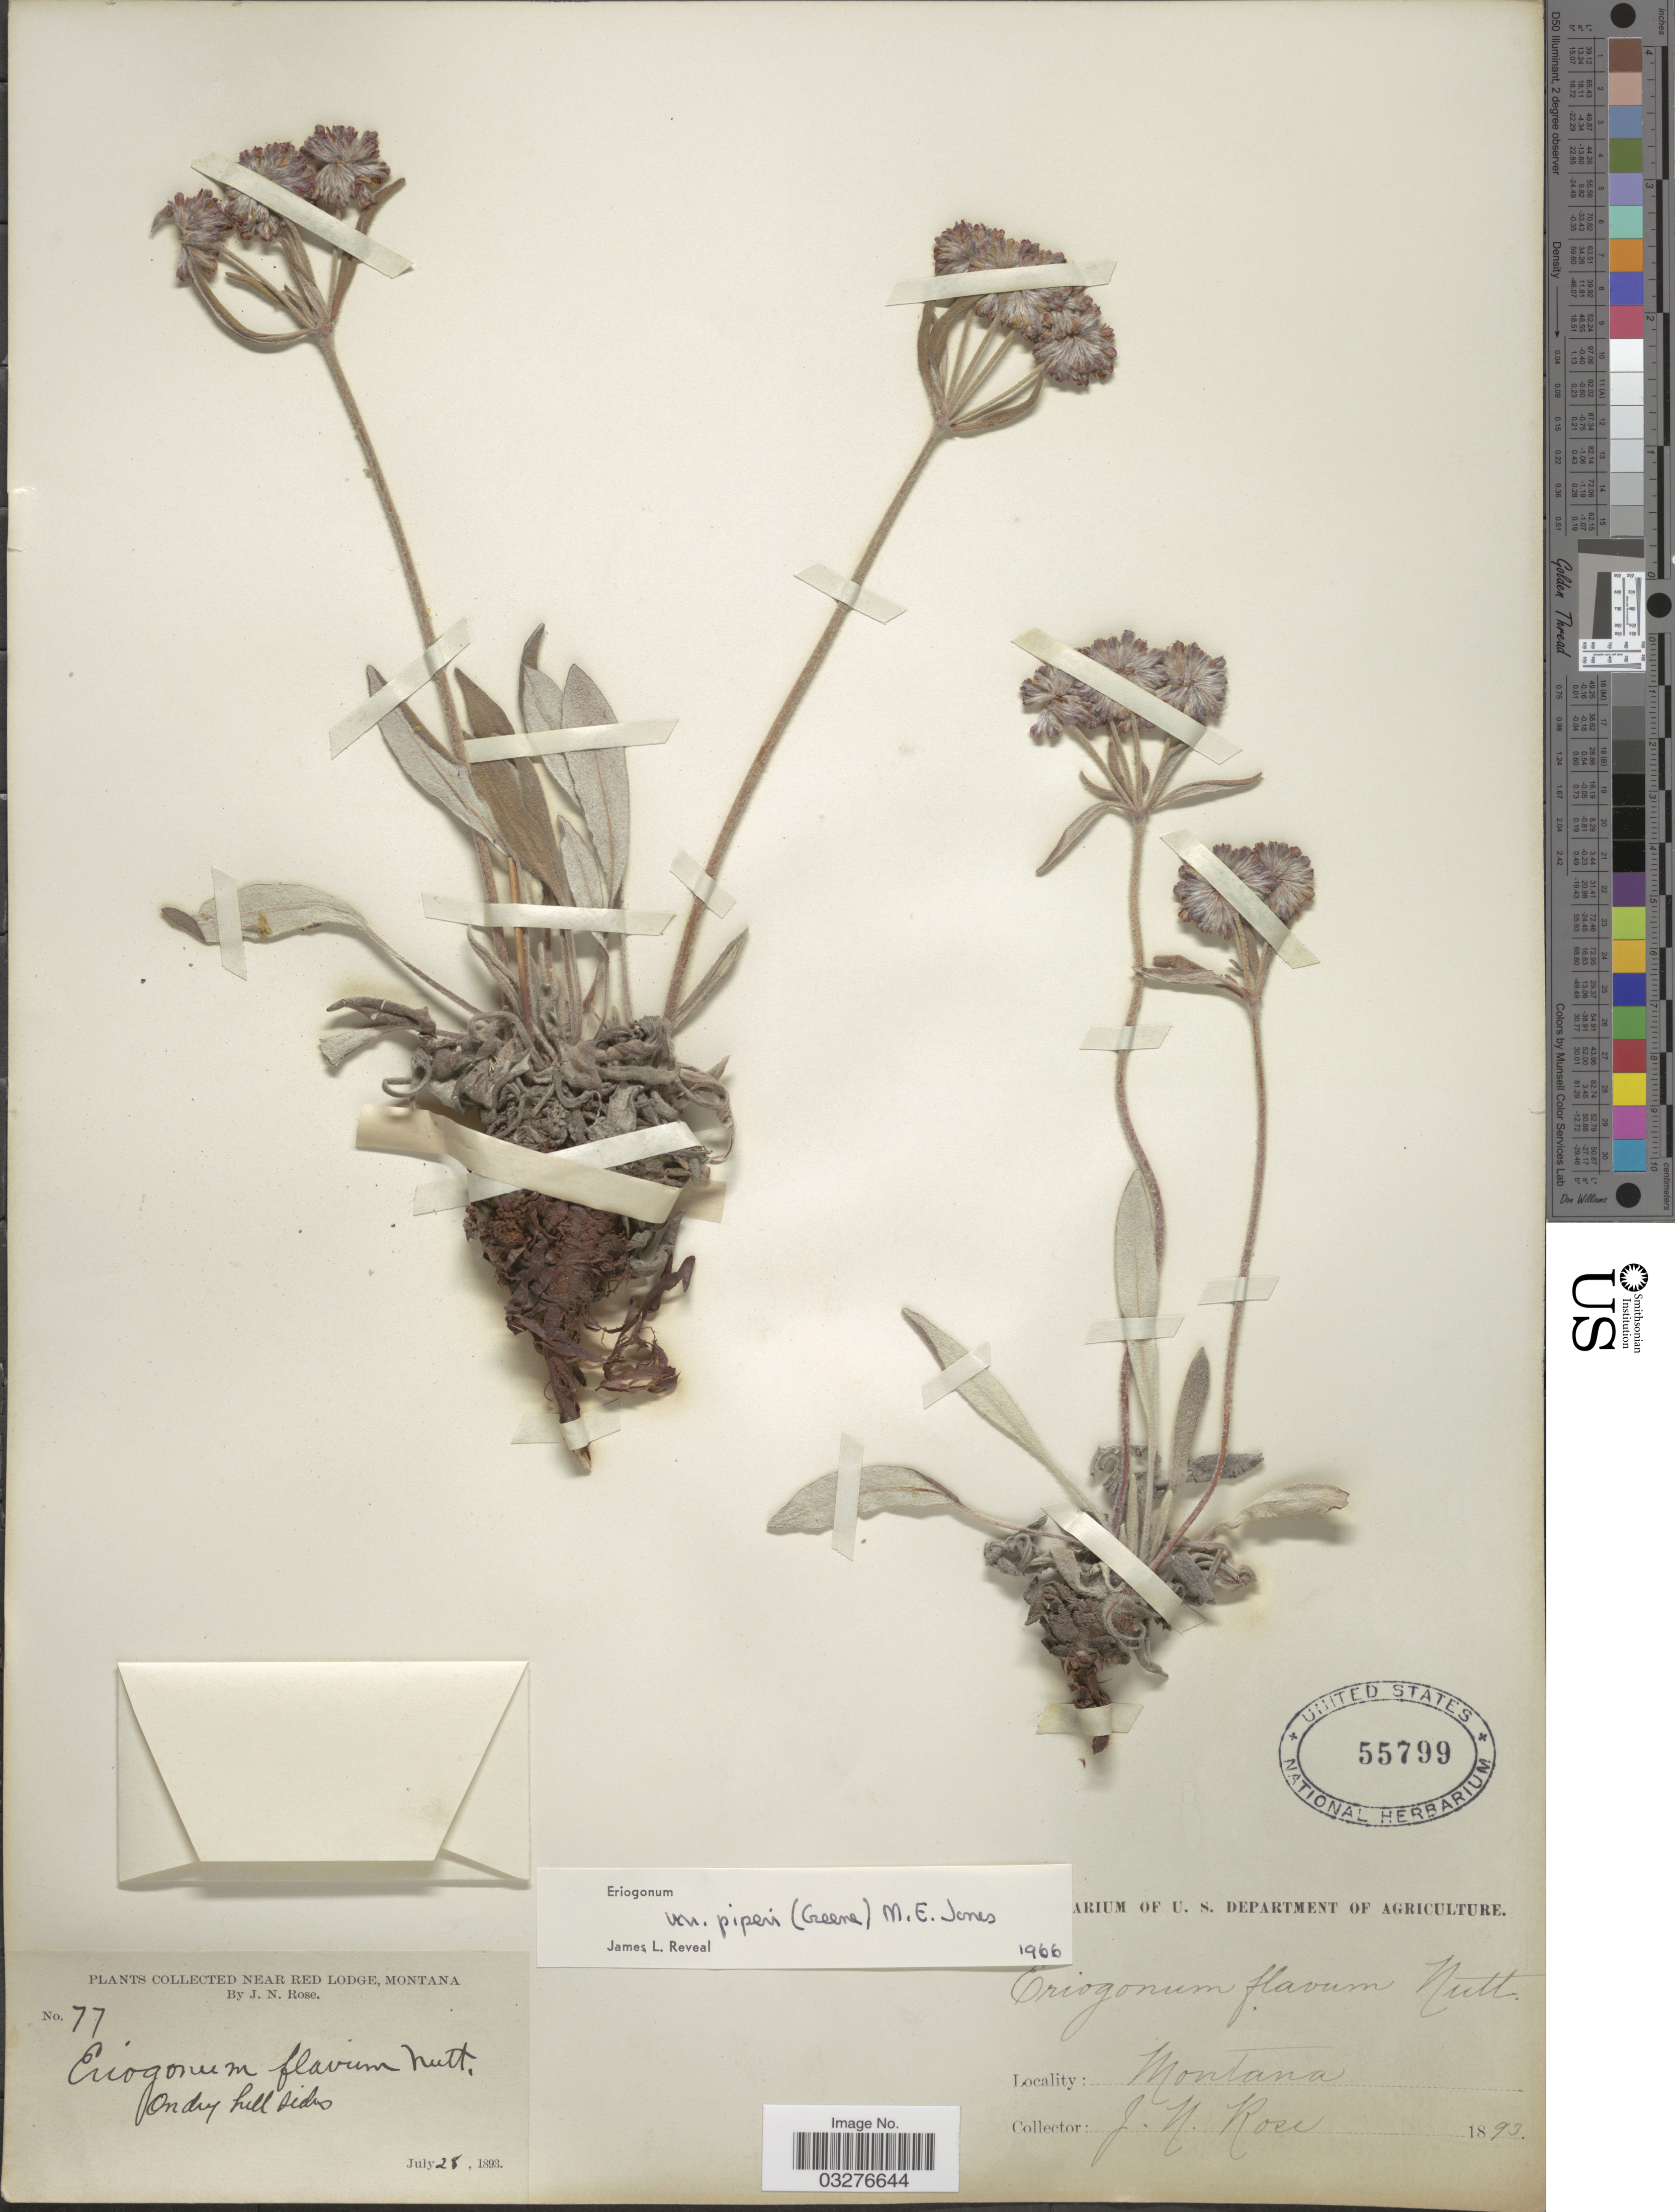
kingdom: Plantae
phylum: Tracheophyta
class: Magnoliopsida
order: Caryophyllales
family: Polygonaceae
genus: Eriogonum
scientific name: Eriogonum flavum var. piperi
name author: M.E. Jones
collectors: J. N. Rose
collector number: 77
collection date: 1893-07-28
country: United States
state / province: Montana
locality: Near Red Lodge.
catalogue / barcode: US 55799